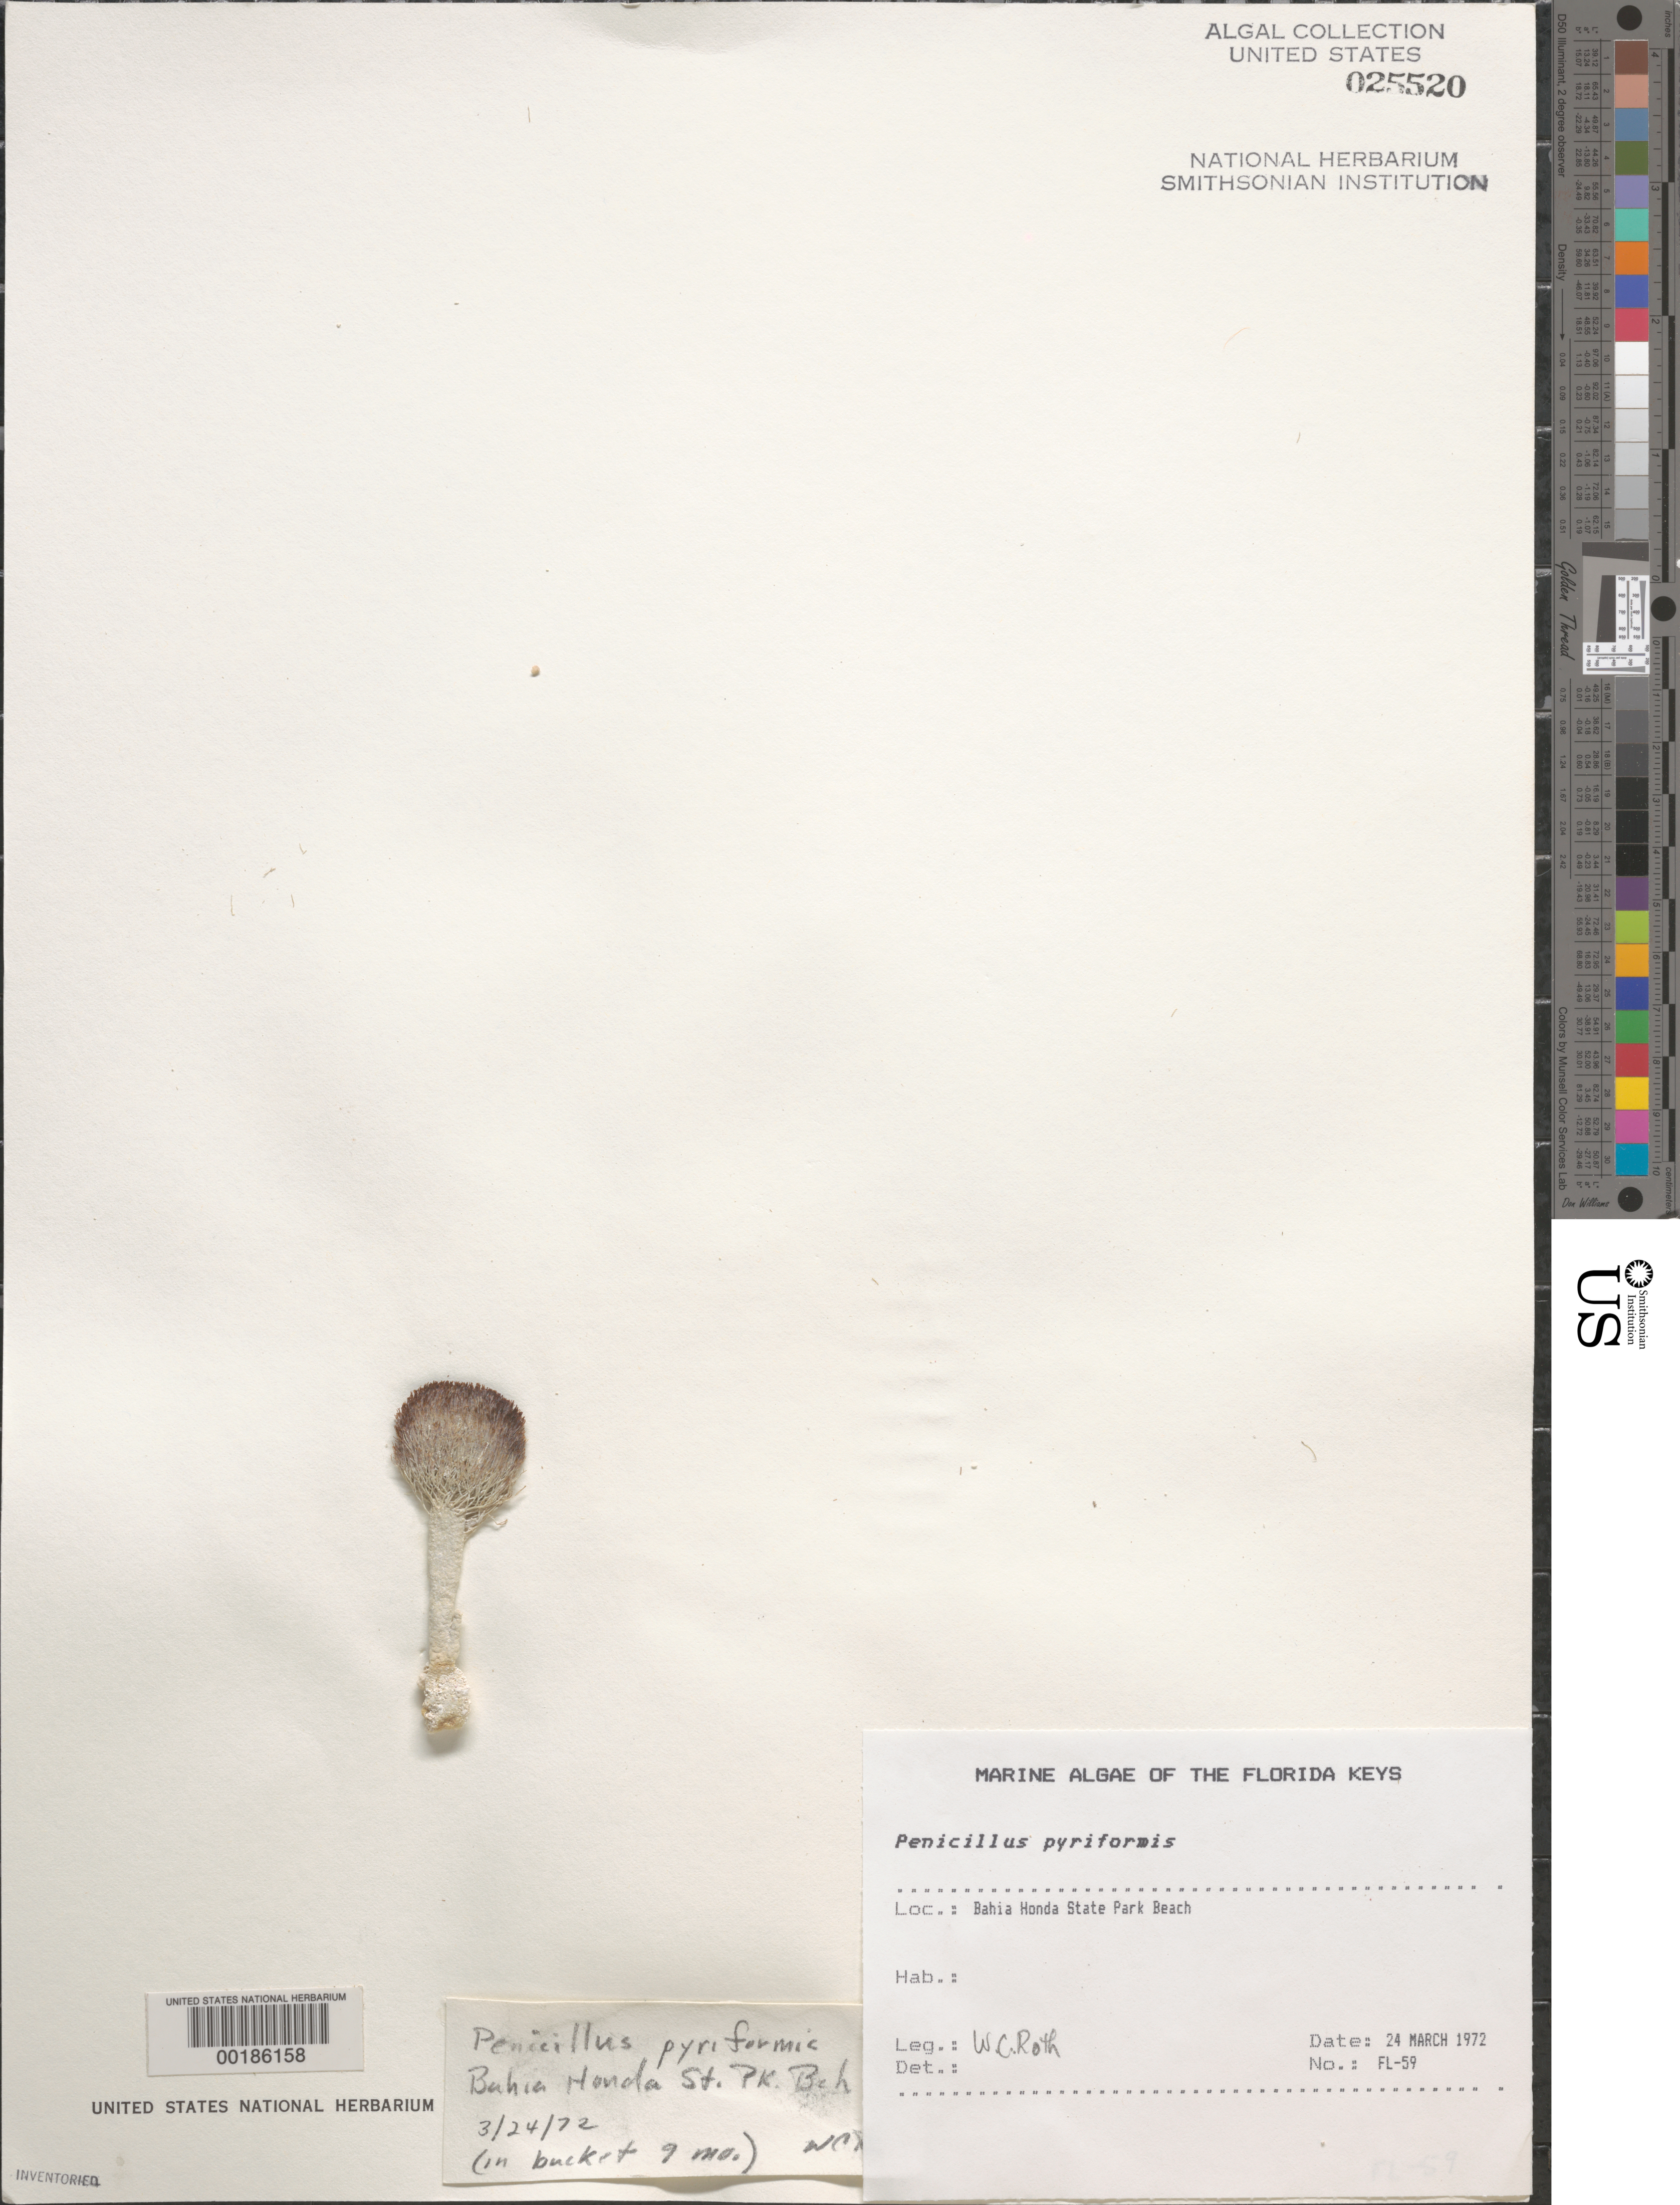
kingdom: Plantae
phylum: Chlorophyta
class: Ulvophyceae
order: Bryopsidales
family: Udoteaceae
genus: Penicillus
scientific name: Penicillus pyriformis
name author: A. Gepp & E. Gepp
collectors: W. C. Roth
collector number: Fl-59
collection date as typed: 24 Mar 1972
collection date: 1972-03-24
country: United States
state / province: Florida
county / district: Monroe County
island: Bahia Honda Key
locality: Bahia Honda State Park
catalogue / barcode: US 25520